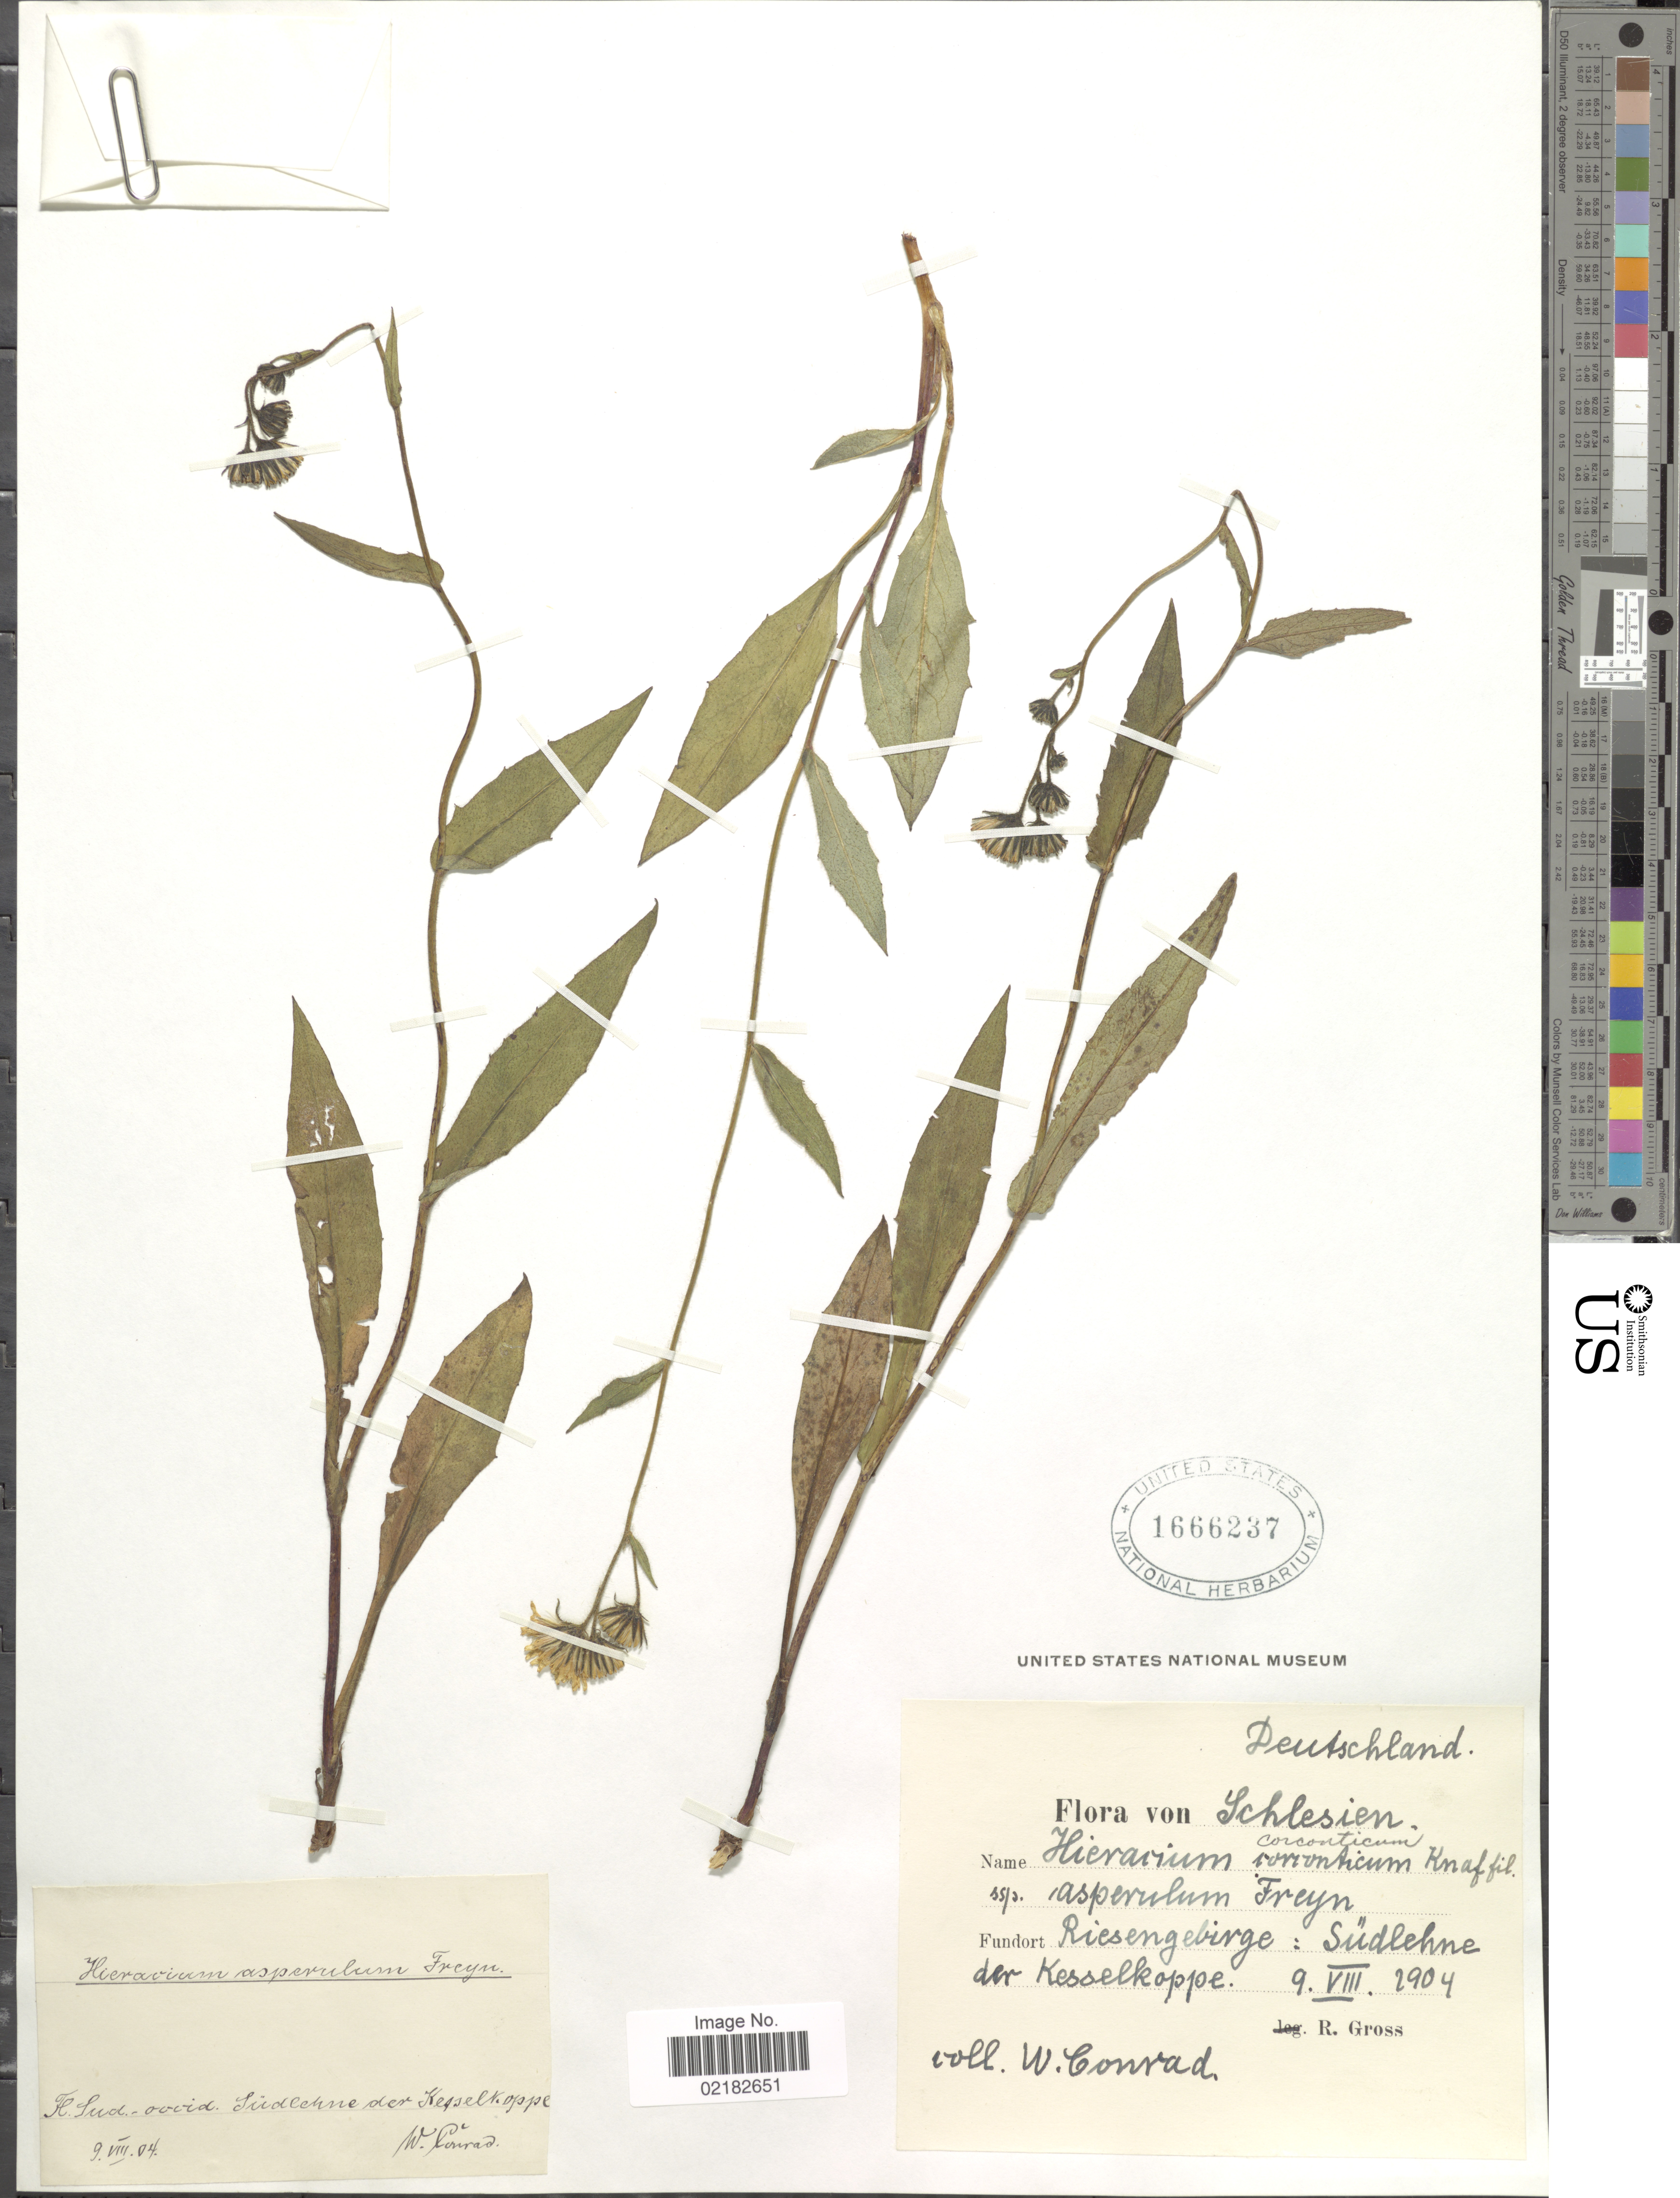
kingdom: Plantae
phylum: Tracheophyta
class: Magnoliopsida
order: Asterales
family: Asteraceae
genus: Hieracium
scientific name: Hieracium corconticum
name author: K.Knaf ex Čelak.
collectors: W. Conrad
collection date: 1904-08-09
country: Germany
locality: Schlesien. Riesengebirge: Sudlehne der Kesselkoppe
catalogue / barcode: US 1666237